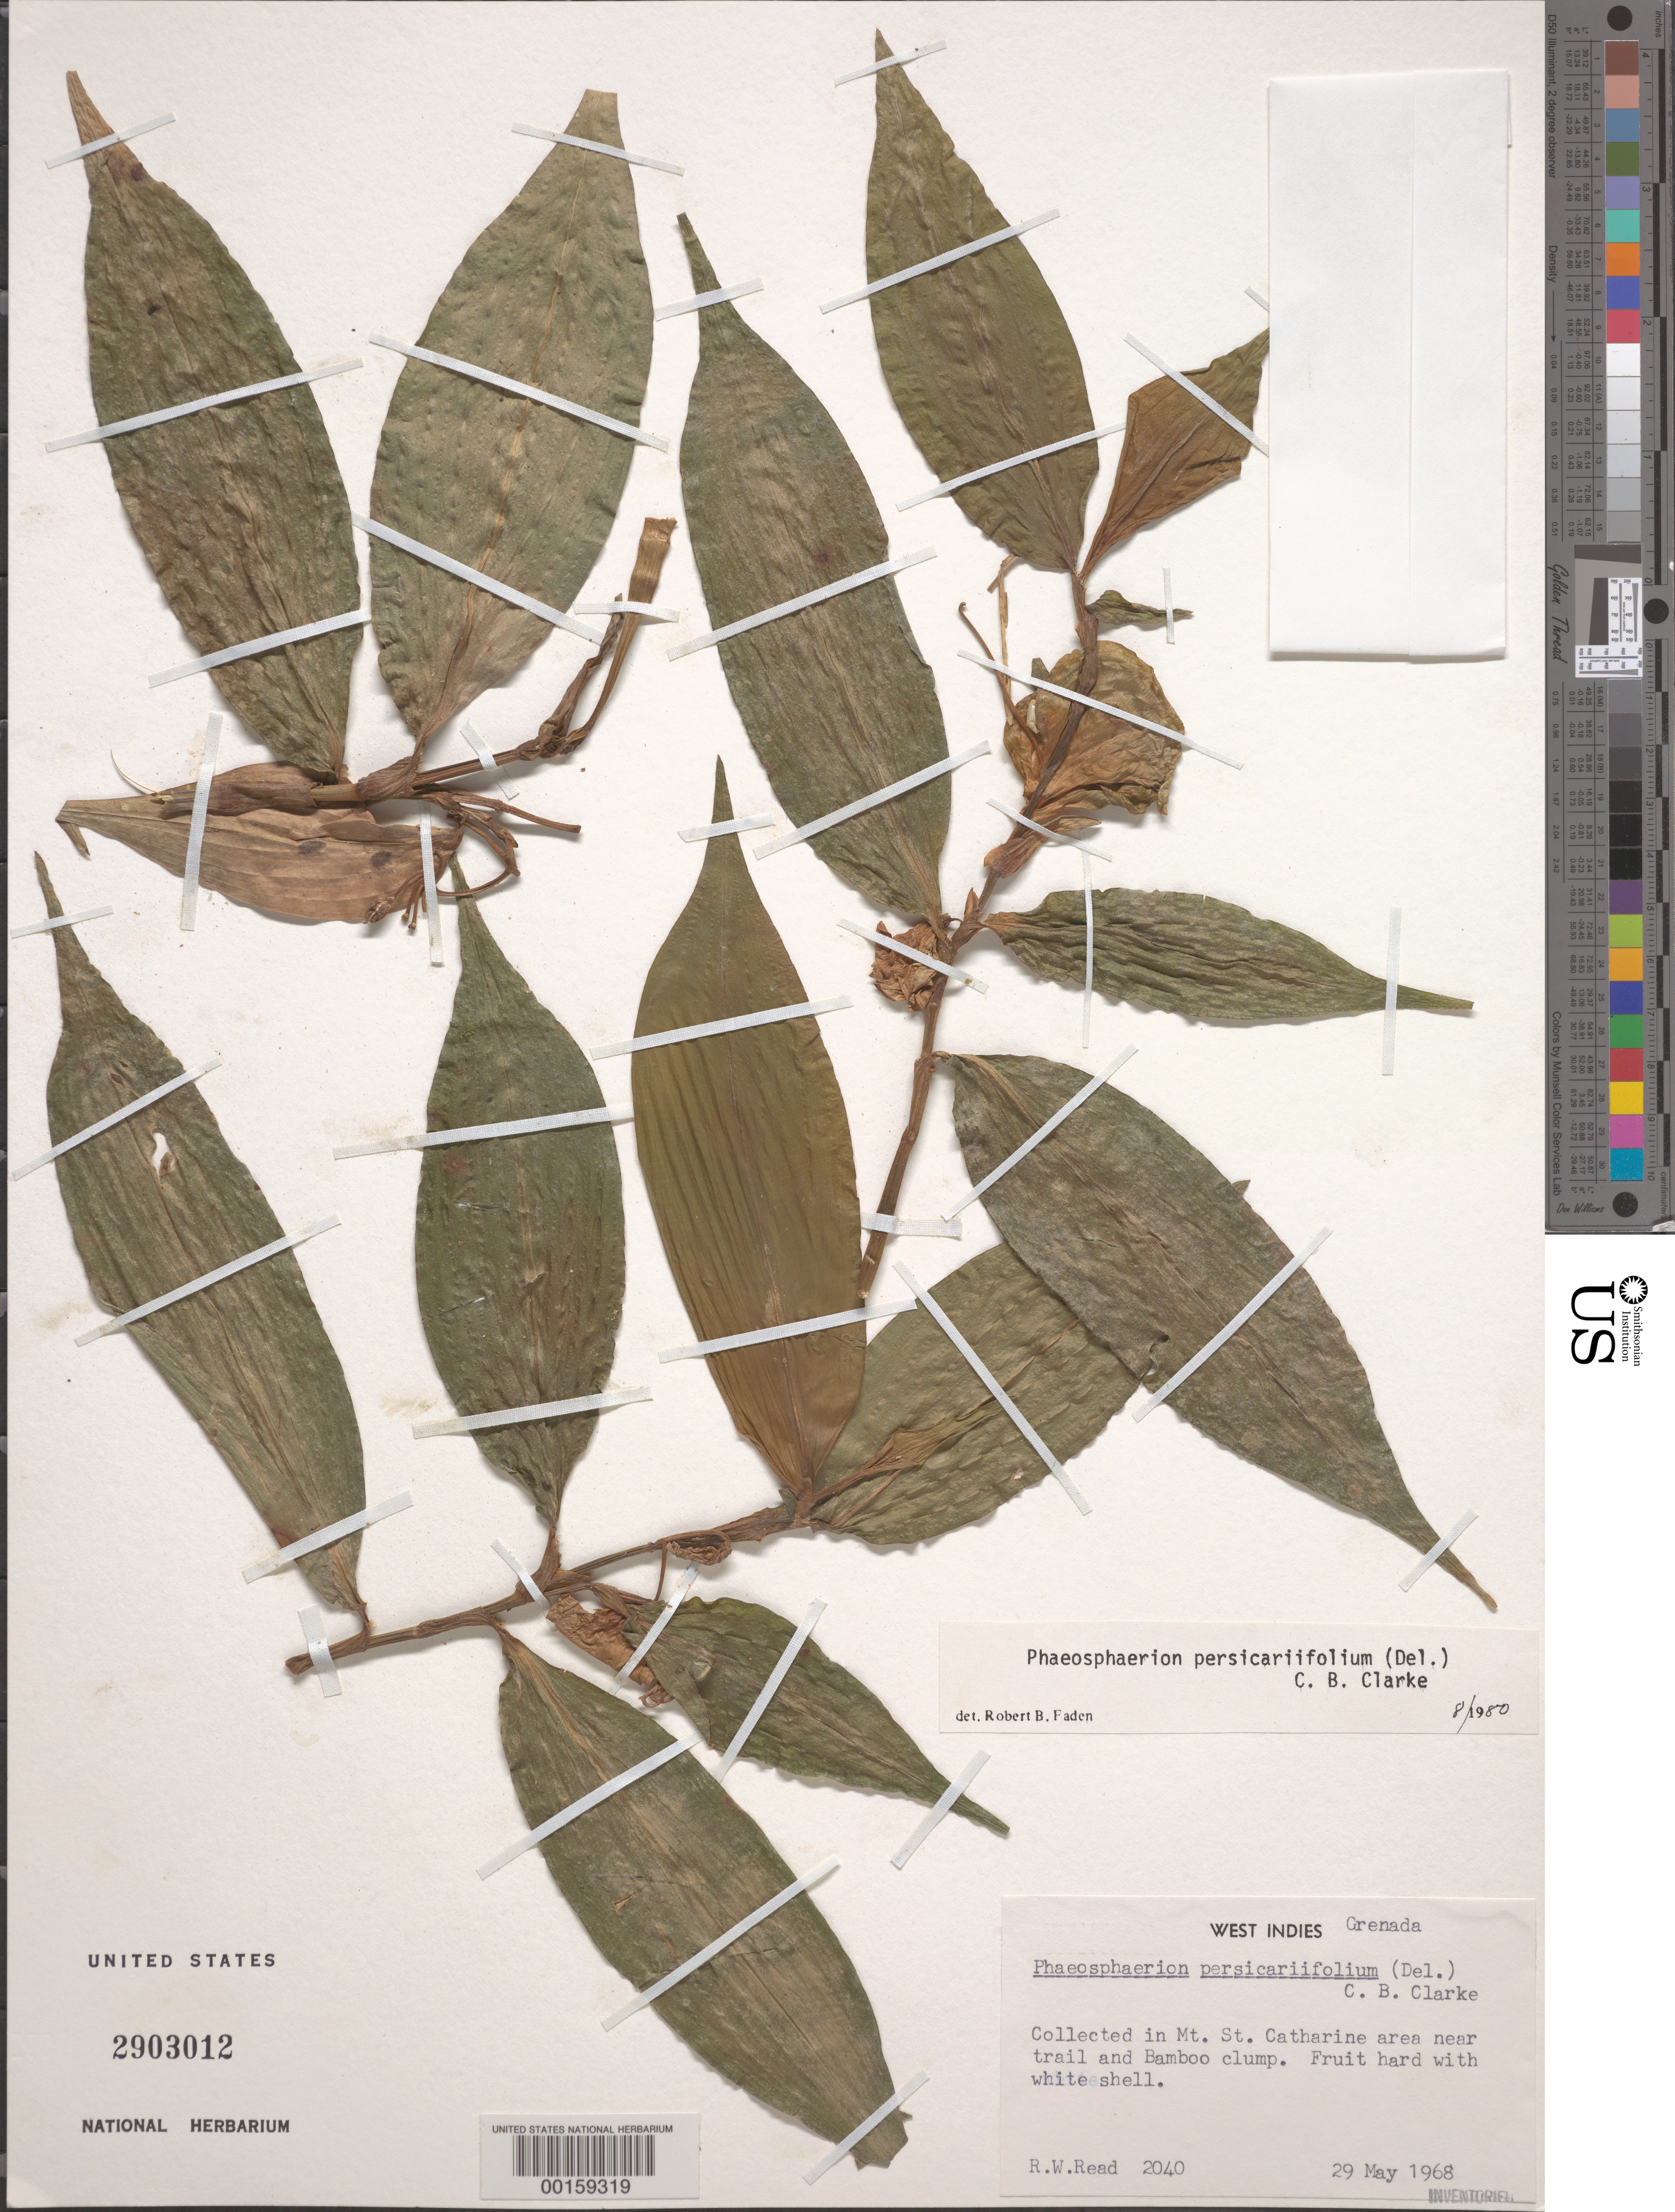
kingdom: Plantae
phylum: Tracheophyta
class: Liliopsida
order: Commelinales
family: Commelinaceae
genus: Commelina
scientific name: Commelina rufipes var. glabrata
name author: (D.R. Hunt) Faden & D.R. Hunt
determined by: Faden, Robert B., (US), Smithsonian Institution - National Museum of Natural History (UNITED STATES)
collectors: R. W. Read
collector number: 2040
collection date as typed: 29 May 1968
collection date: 1968-05-29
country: Grenada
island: Windward Is.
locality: Mt. St. Catharine area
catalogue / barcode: US 2903012